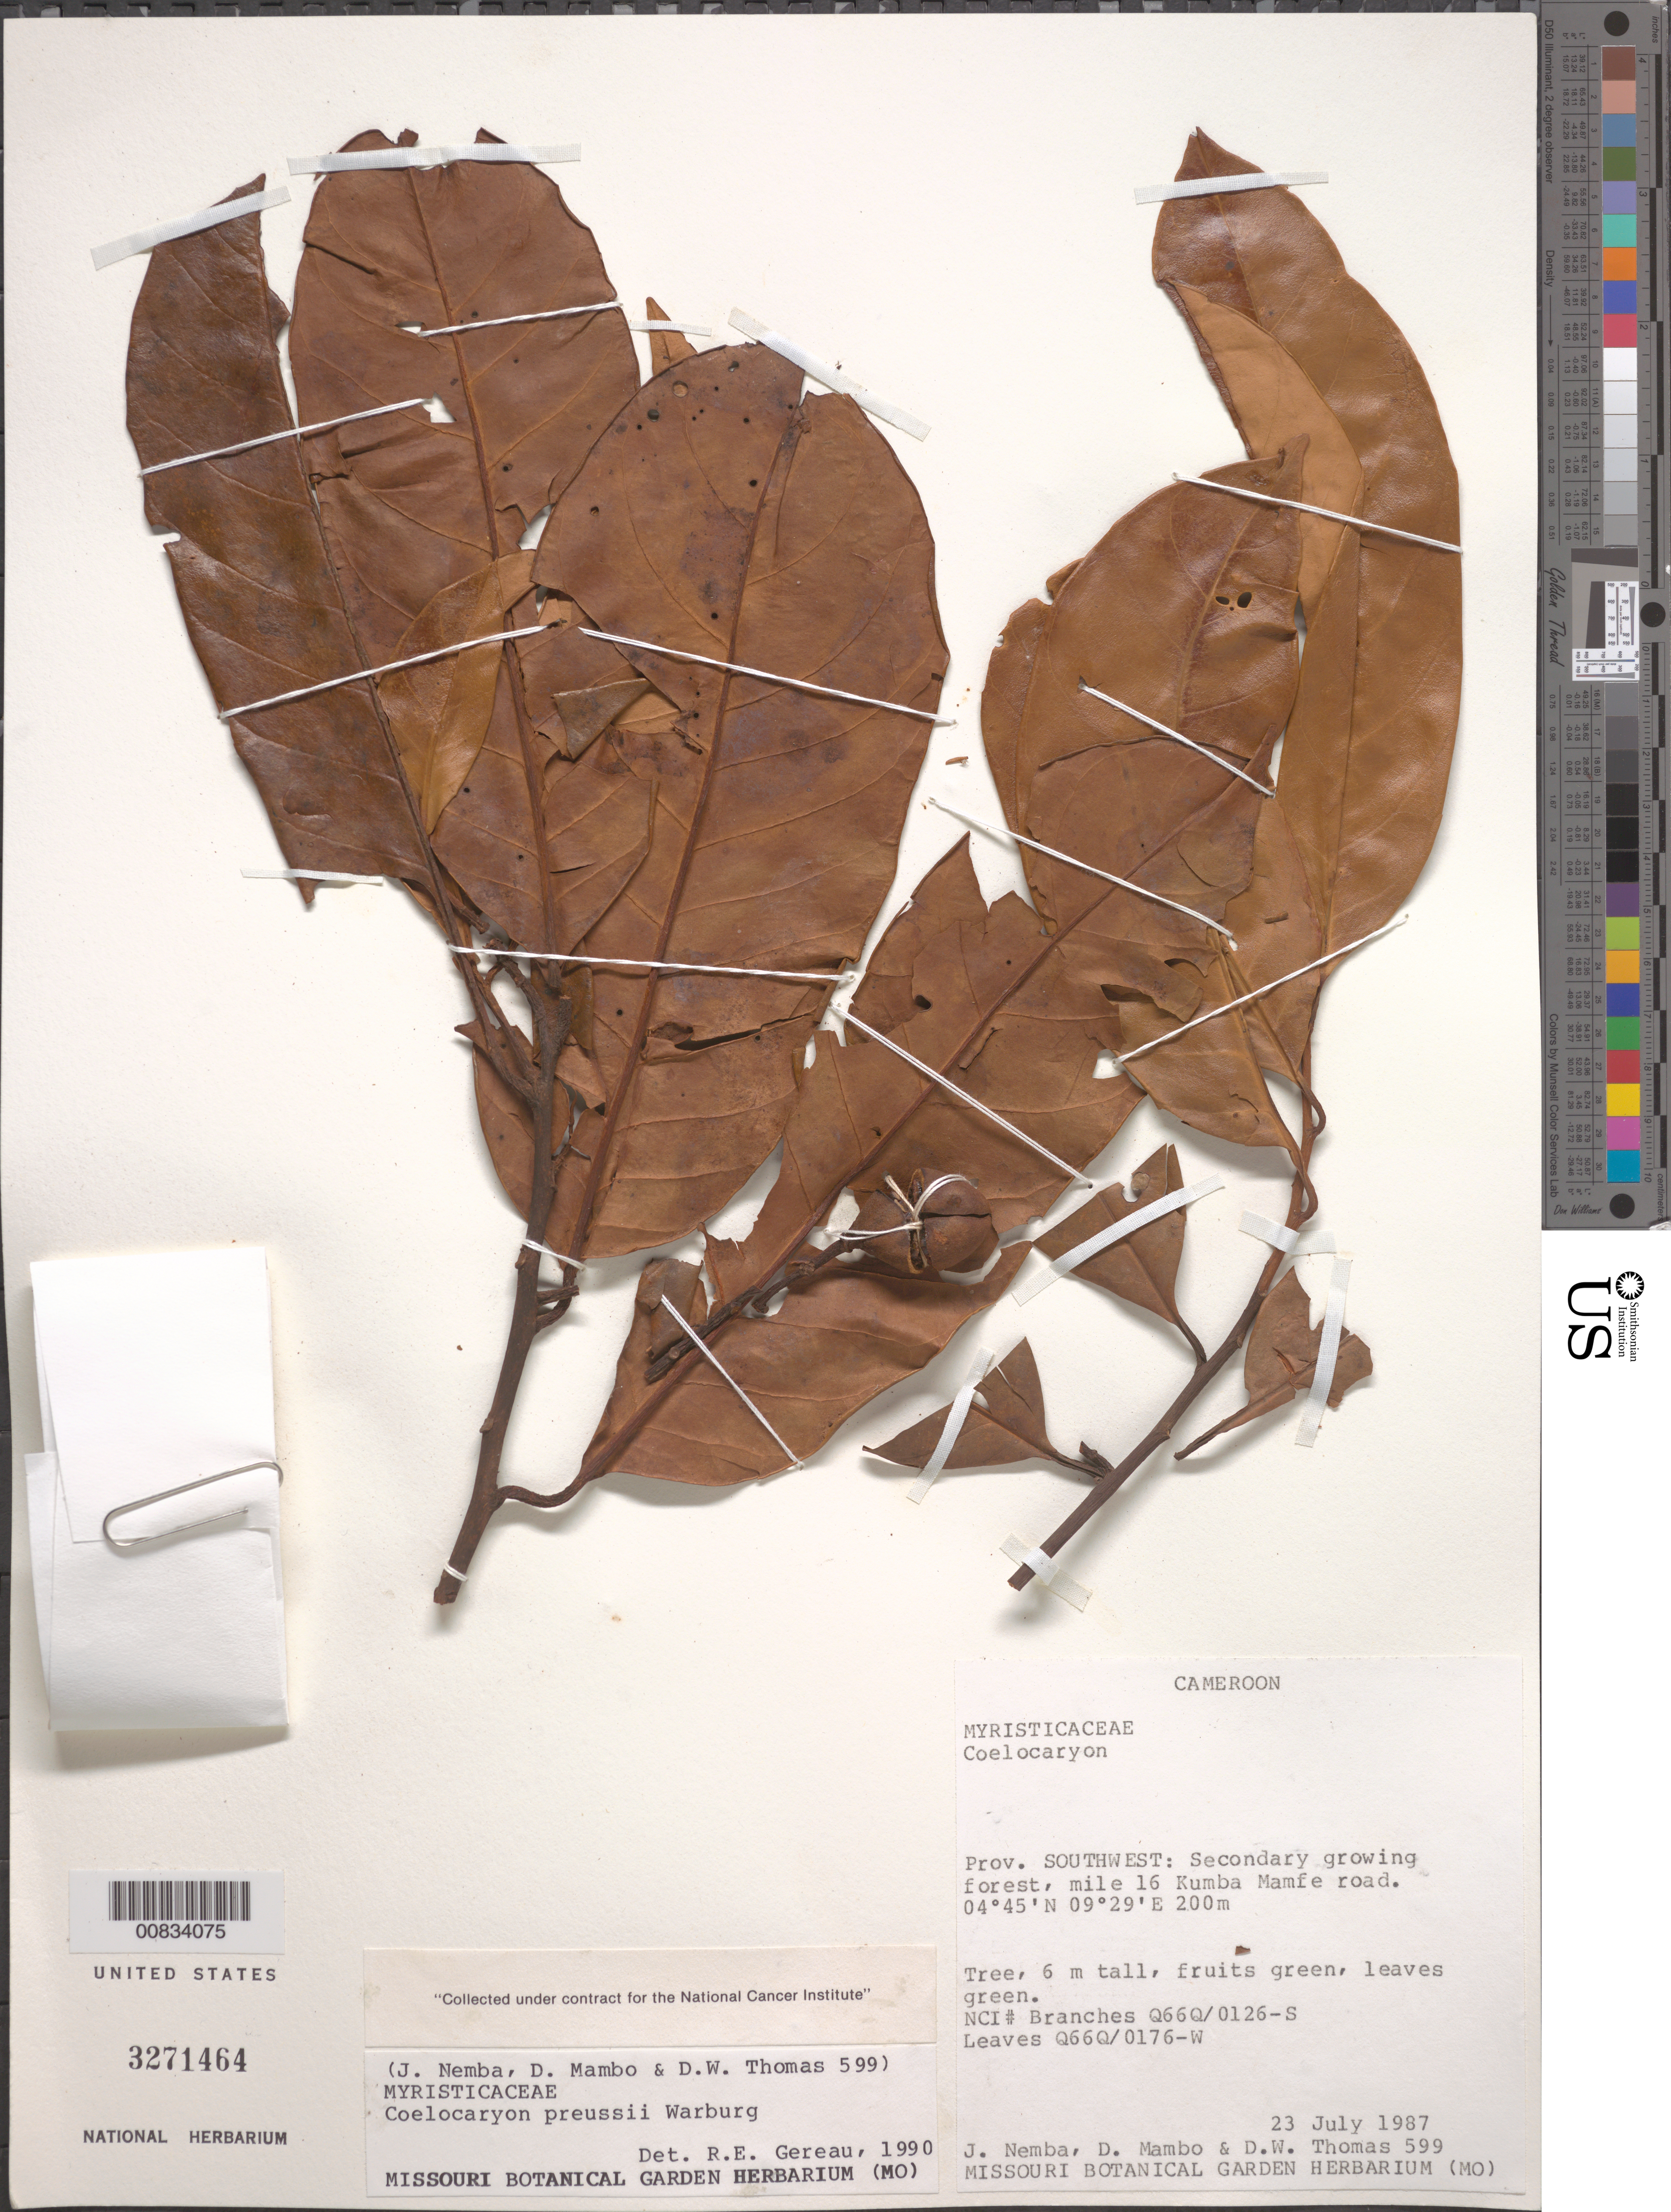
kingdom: Plantae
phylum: Tracheophyta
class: Magnoliopsida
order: Magnoliales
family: Myristicaceae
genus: Coelocaryon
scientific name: Coelocaryon preussii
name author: Warb.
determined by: Gereau, R. E.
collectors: J. Nemba, D. W. Thomas & D. Mambo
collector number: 599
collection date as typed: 23 Jul 1987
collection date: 1987-07-23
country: Cameroon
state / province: Sud-Ouest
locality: mile 16 Kumba Mamfe road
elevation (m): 200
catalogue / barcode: US 3271464